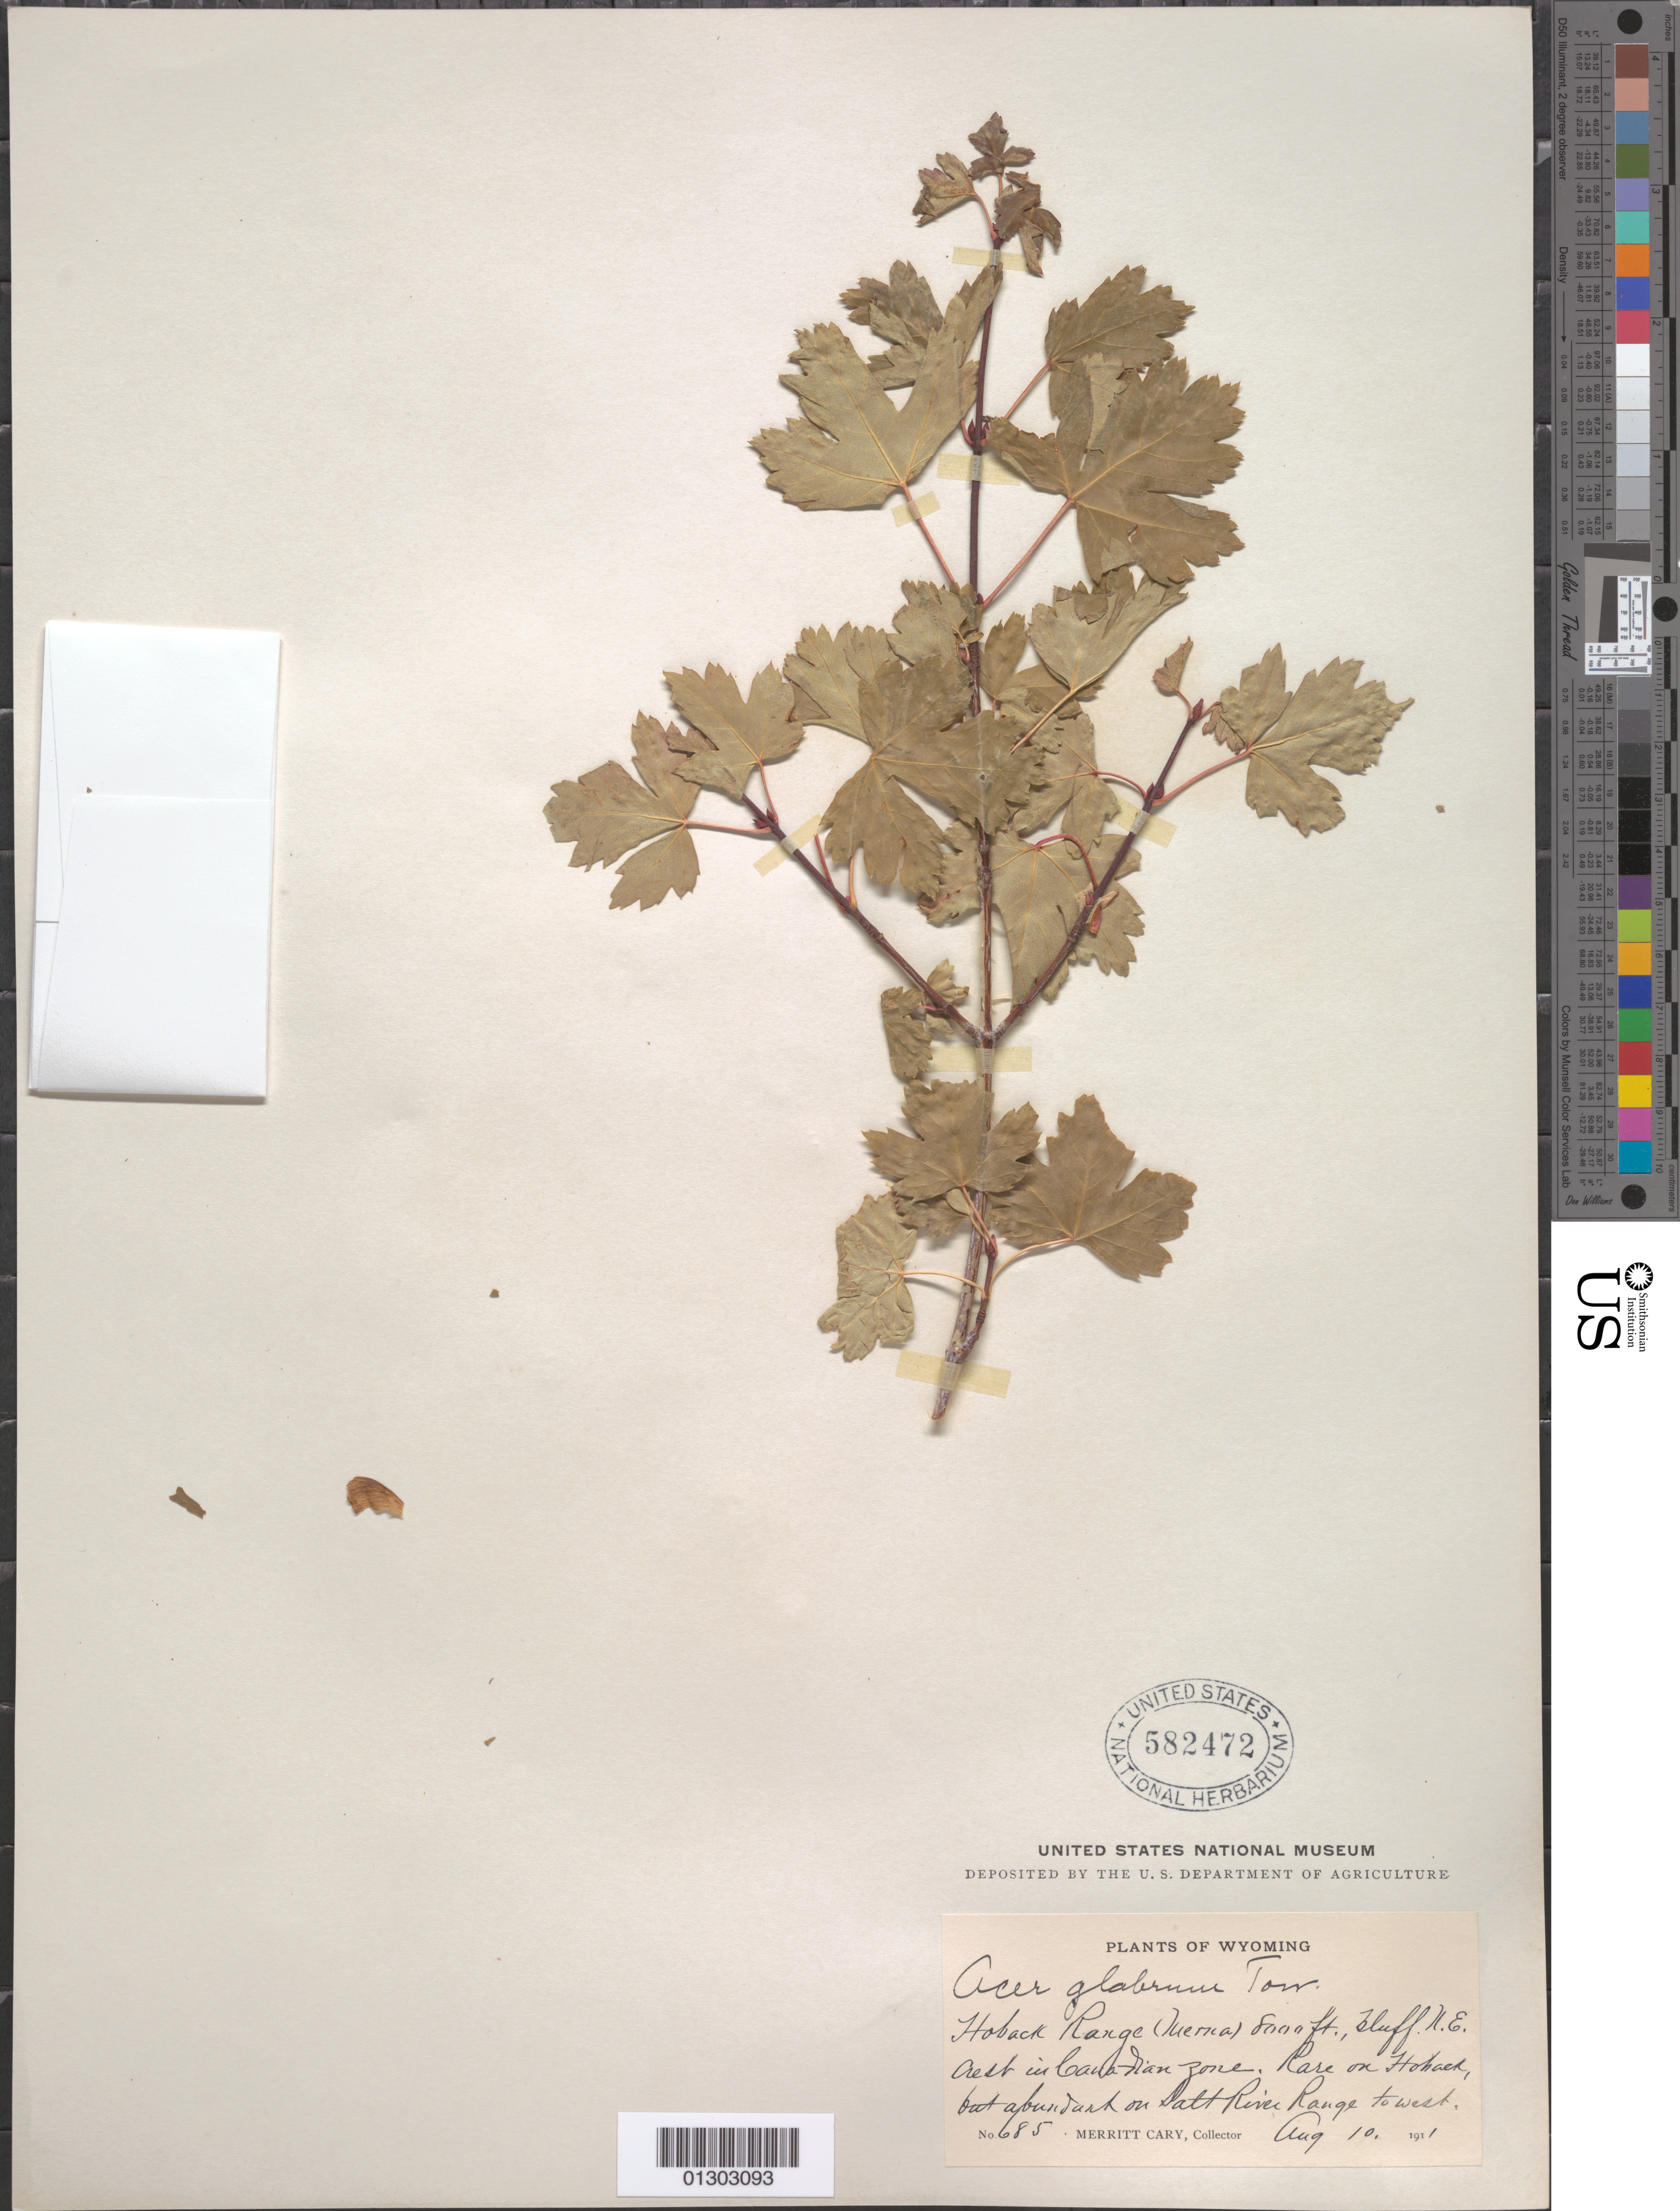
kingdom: Plantae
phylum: Tracheophyta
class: Magnoliopsida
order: Sapindales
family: Sapindaceae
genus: Acer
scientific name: Acer glabrum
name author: Torr.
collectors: M. Cary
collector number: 685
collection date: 1911-08-10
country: United States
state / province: Wyoming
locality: Hoback Range, bluff NE crest in Canadian [?] zone.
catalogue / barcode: US 582472